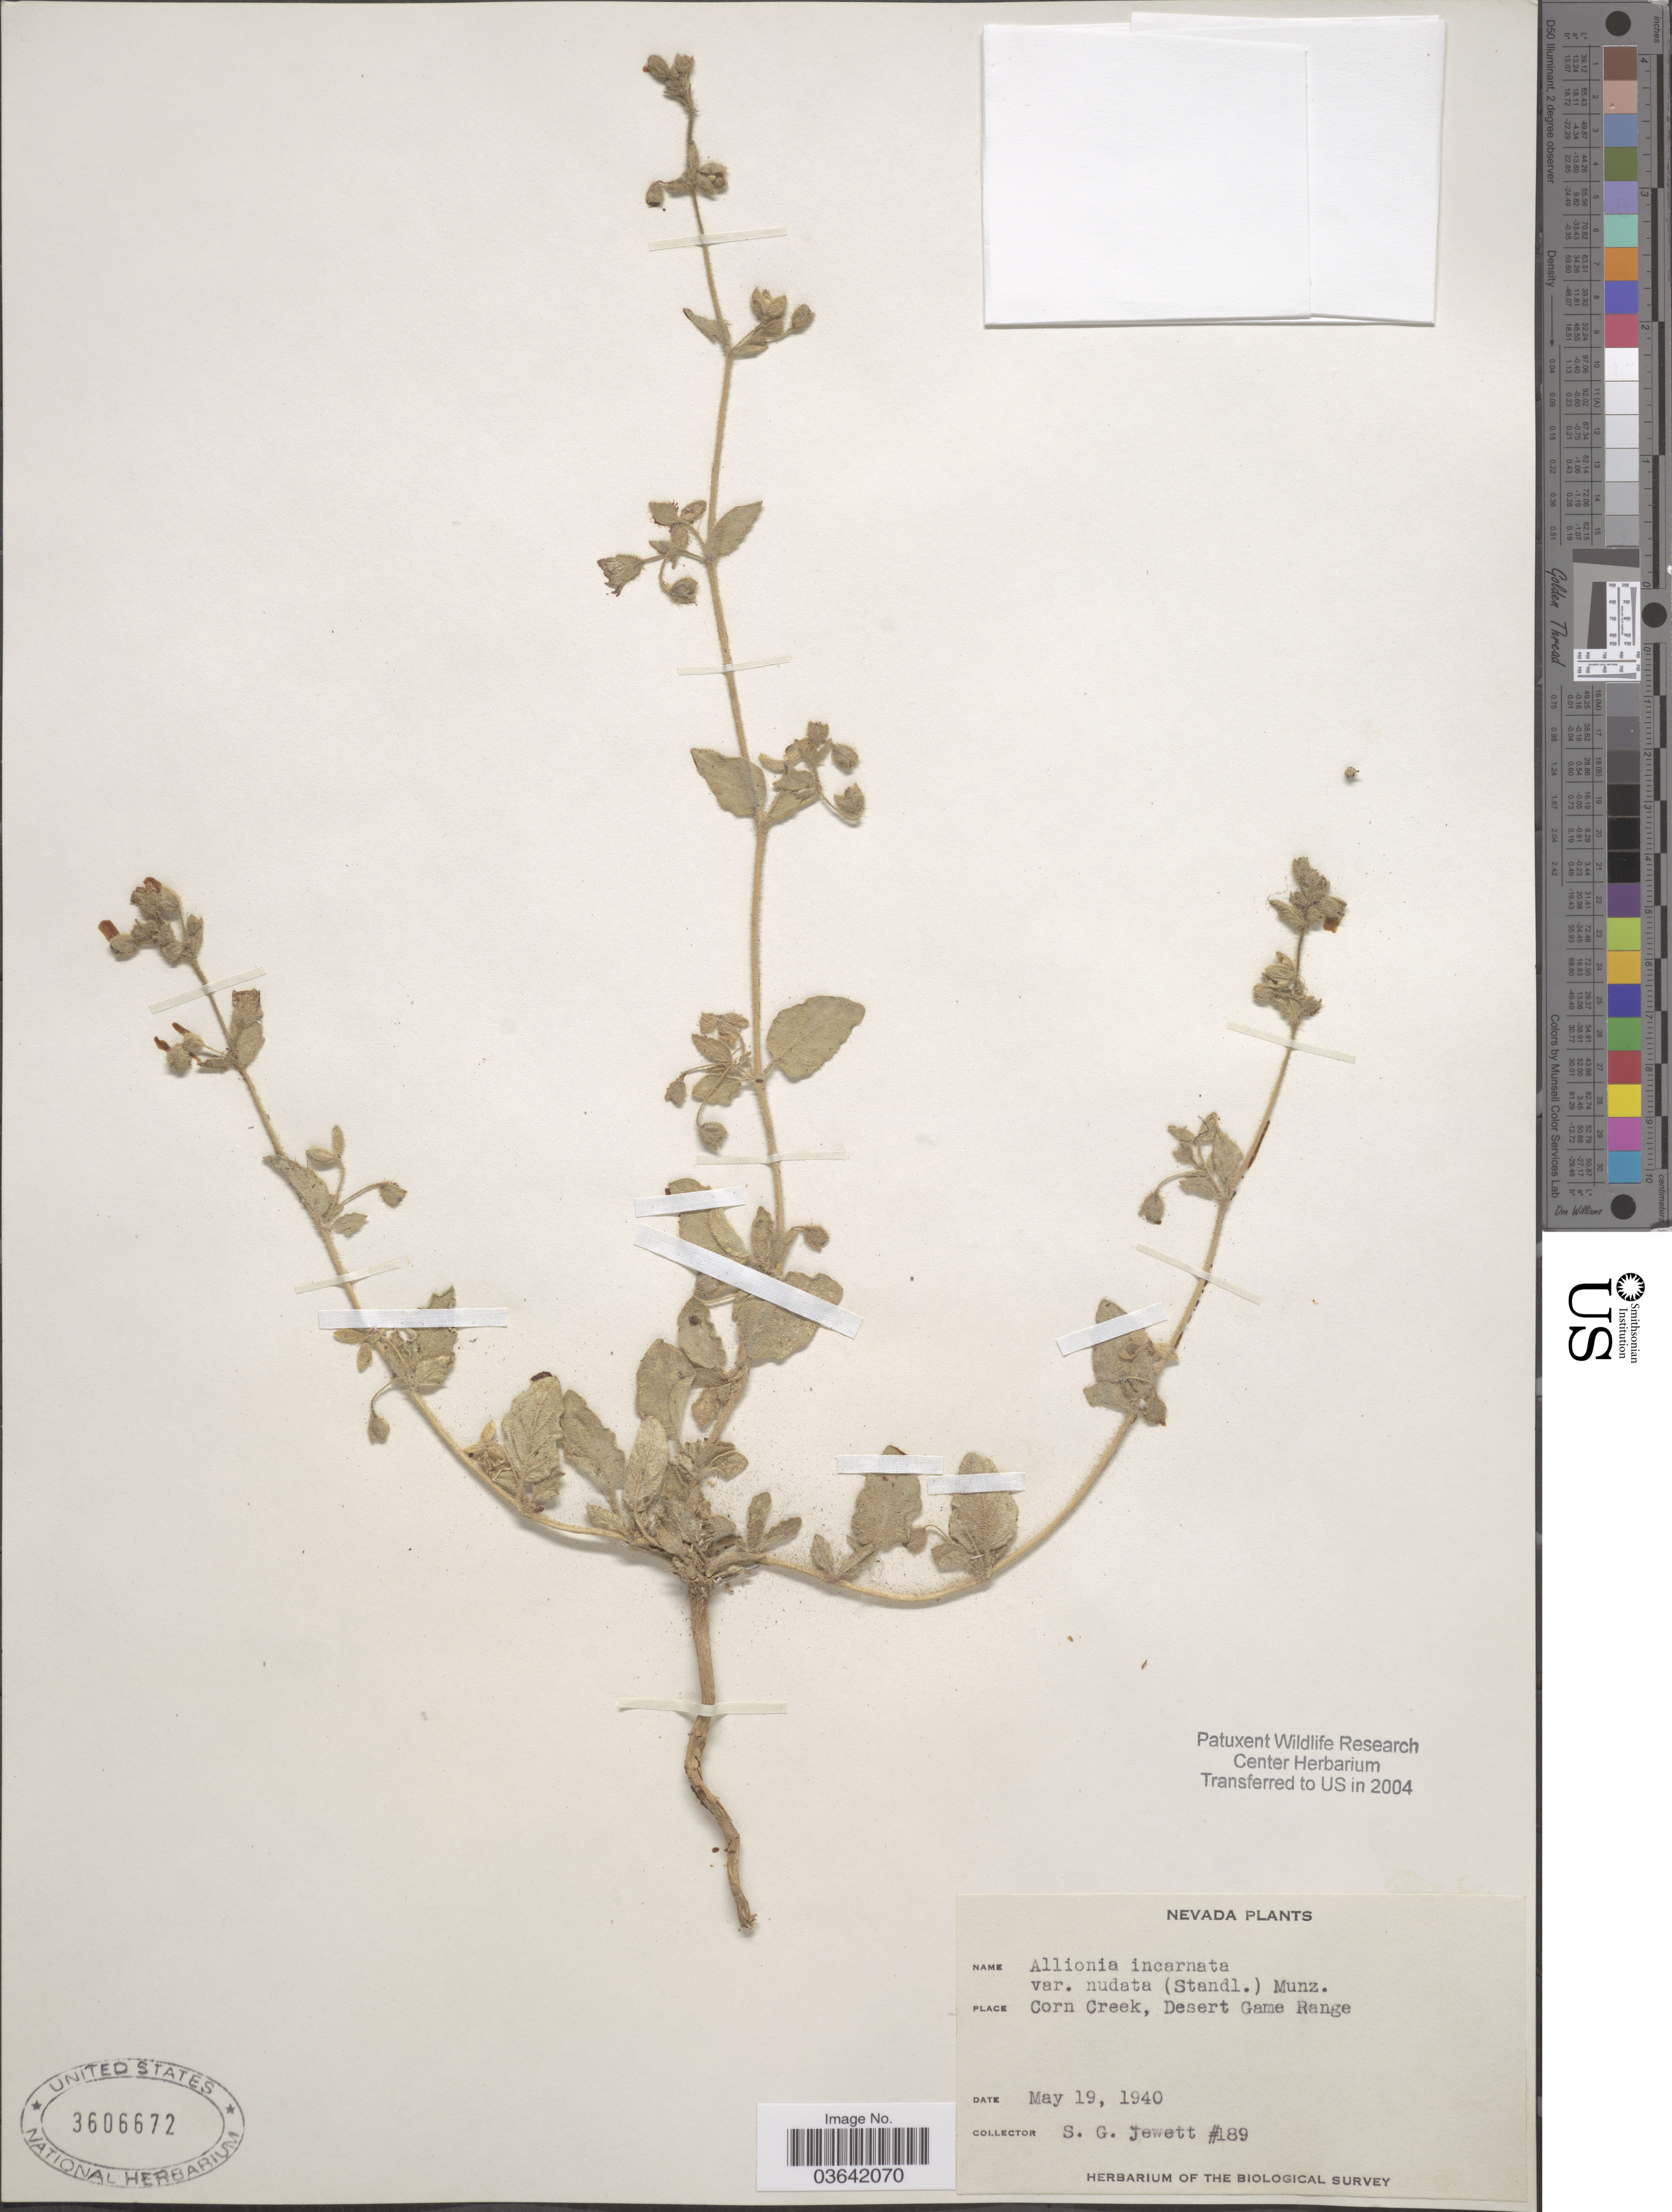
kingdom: Plantae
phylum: Tracheophyta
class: Magnoliopsida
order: Caryophyllales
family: Nyctaginaceae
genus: Allionia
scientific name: Allionia incarnata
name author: L.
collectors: S. Jewett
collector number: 189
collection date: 1940-05-19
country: United States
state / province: Nevada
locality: Corn Creek, Desert Game Range.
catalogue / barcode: US 3606672